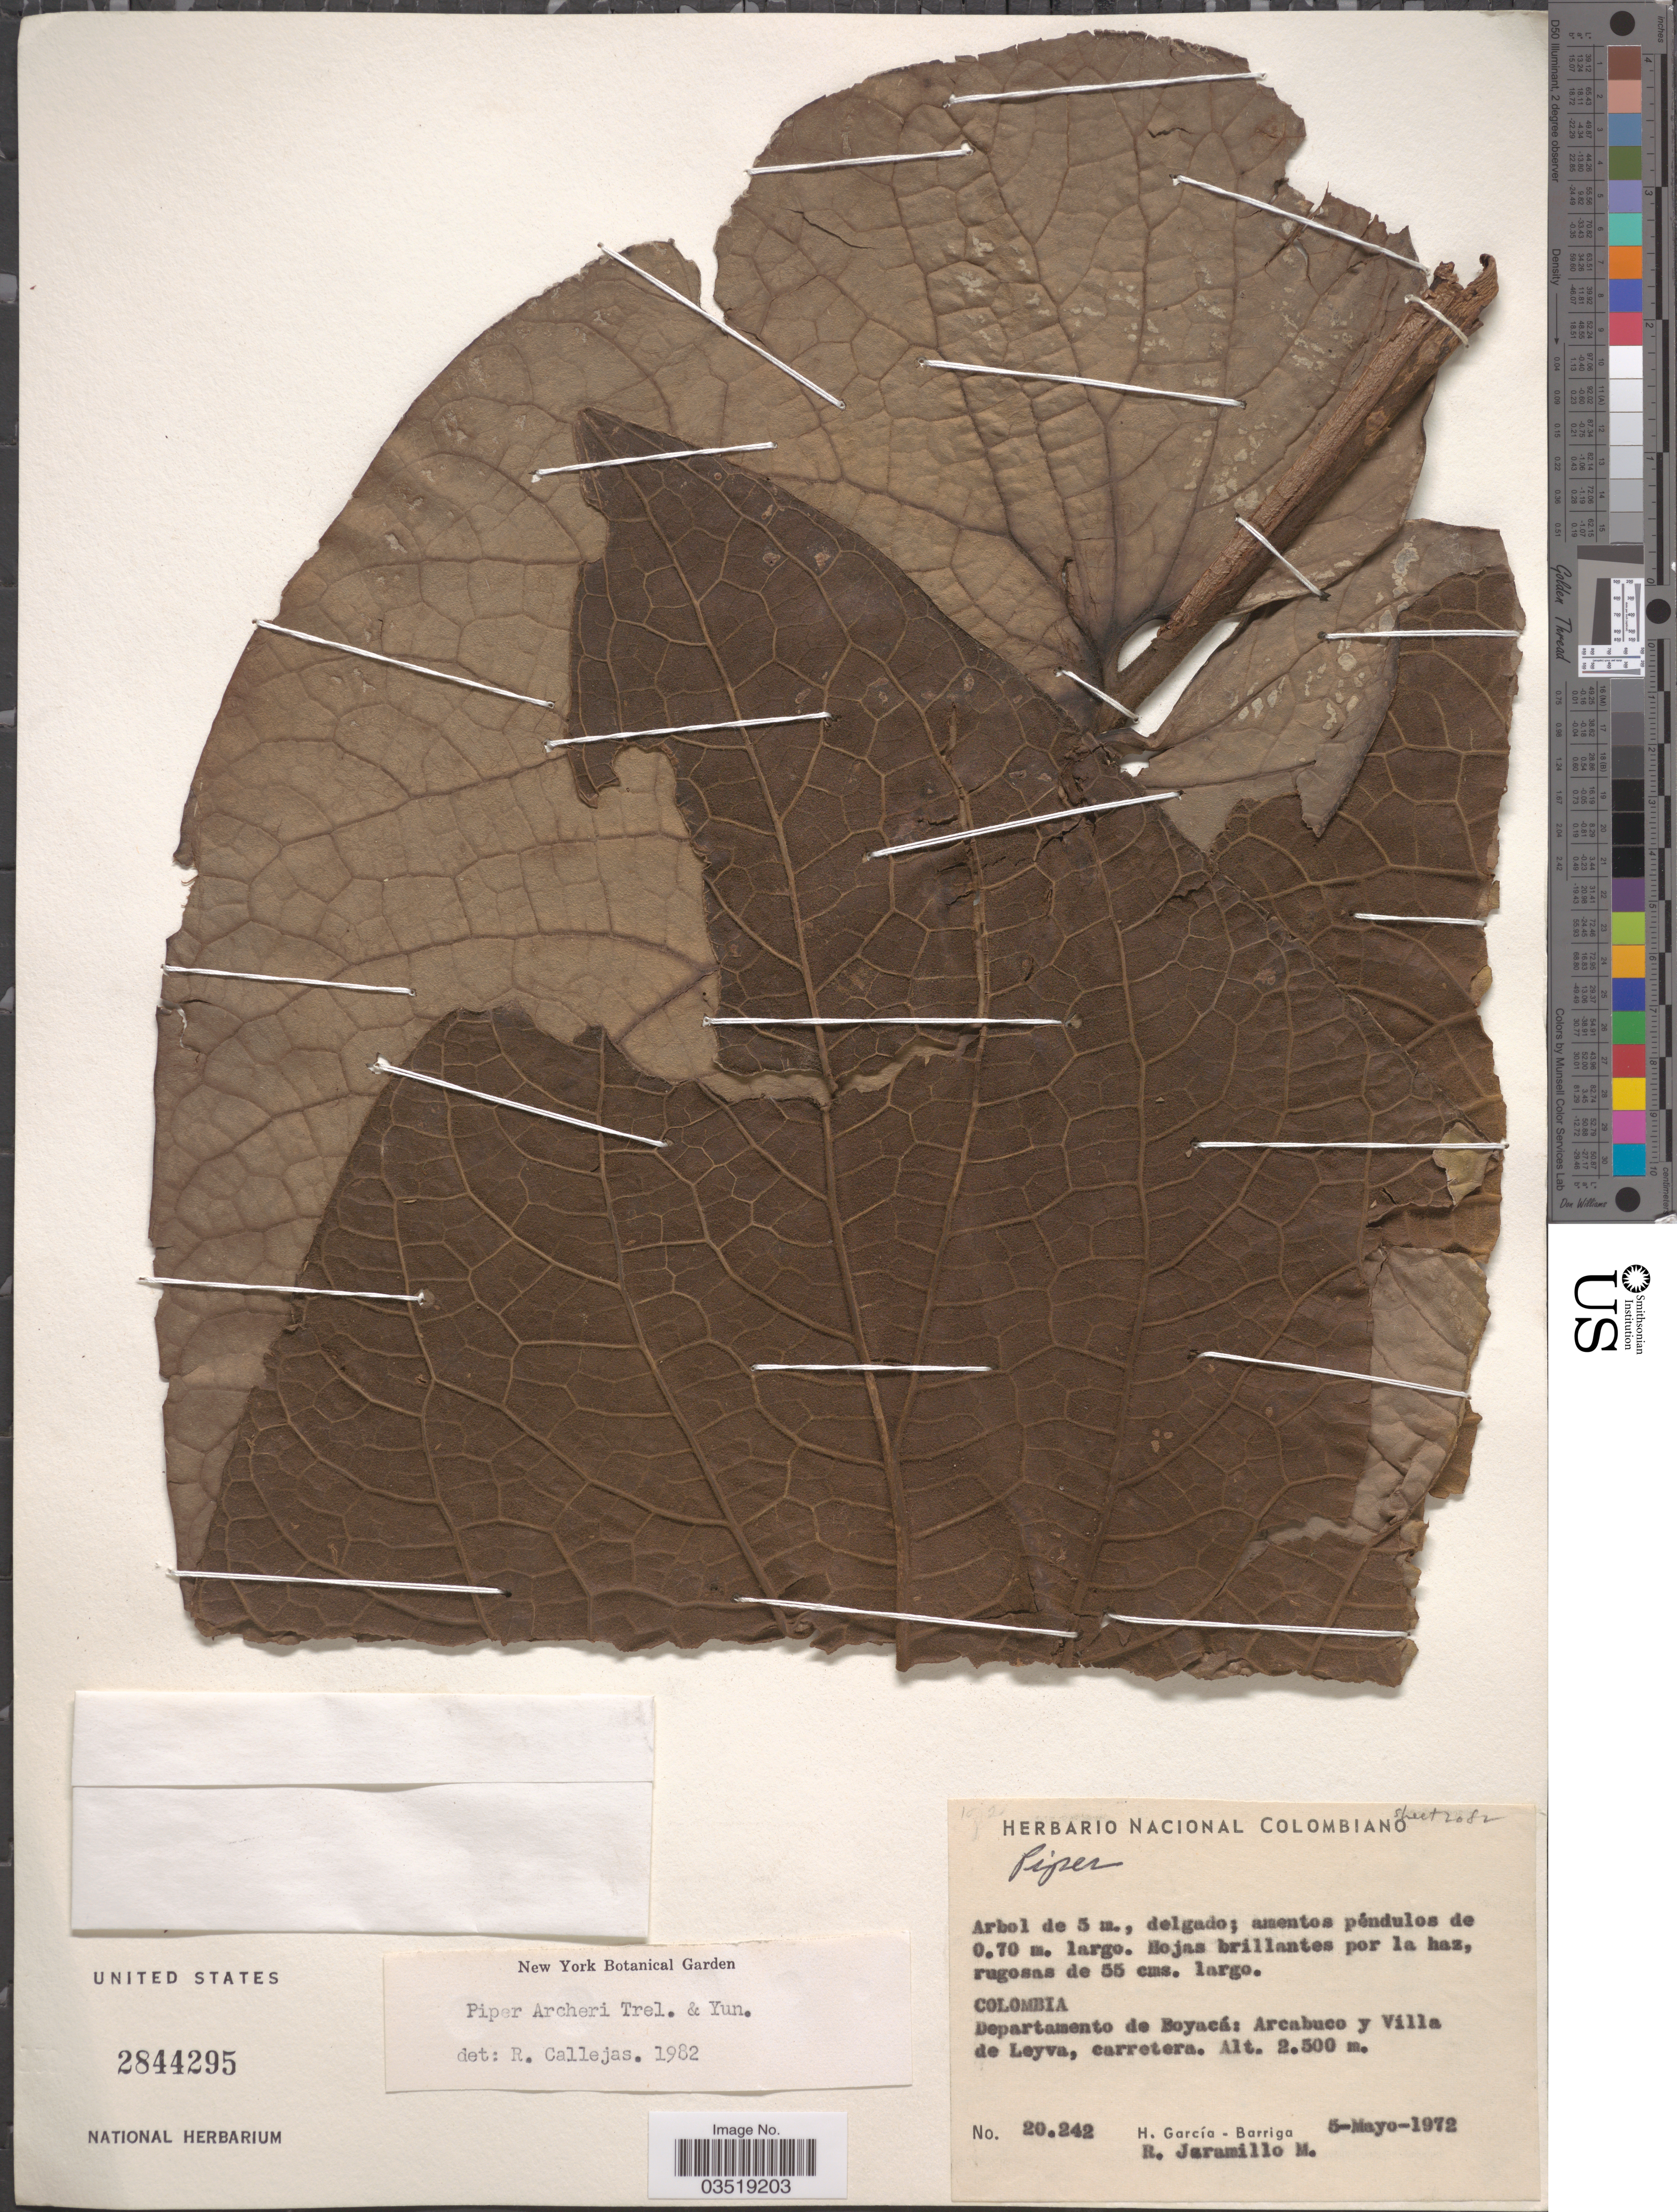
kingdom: Plantae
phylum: Tracheophyta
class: Magnoliopsida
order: Piperales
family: Piperaceae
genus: Piper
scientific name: Piper archeri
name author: Trel. & Yunck.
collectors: H. García Barriga & R. Jaramillo M.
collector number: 20242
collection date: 1972-05-05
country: Colombia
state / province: Boyacá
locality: Departamento de Boyacá: Arcabuco y Villa de Leyva.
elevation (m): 2500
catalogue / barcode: US 2844295